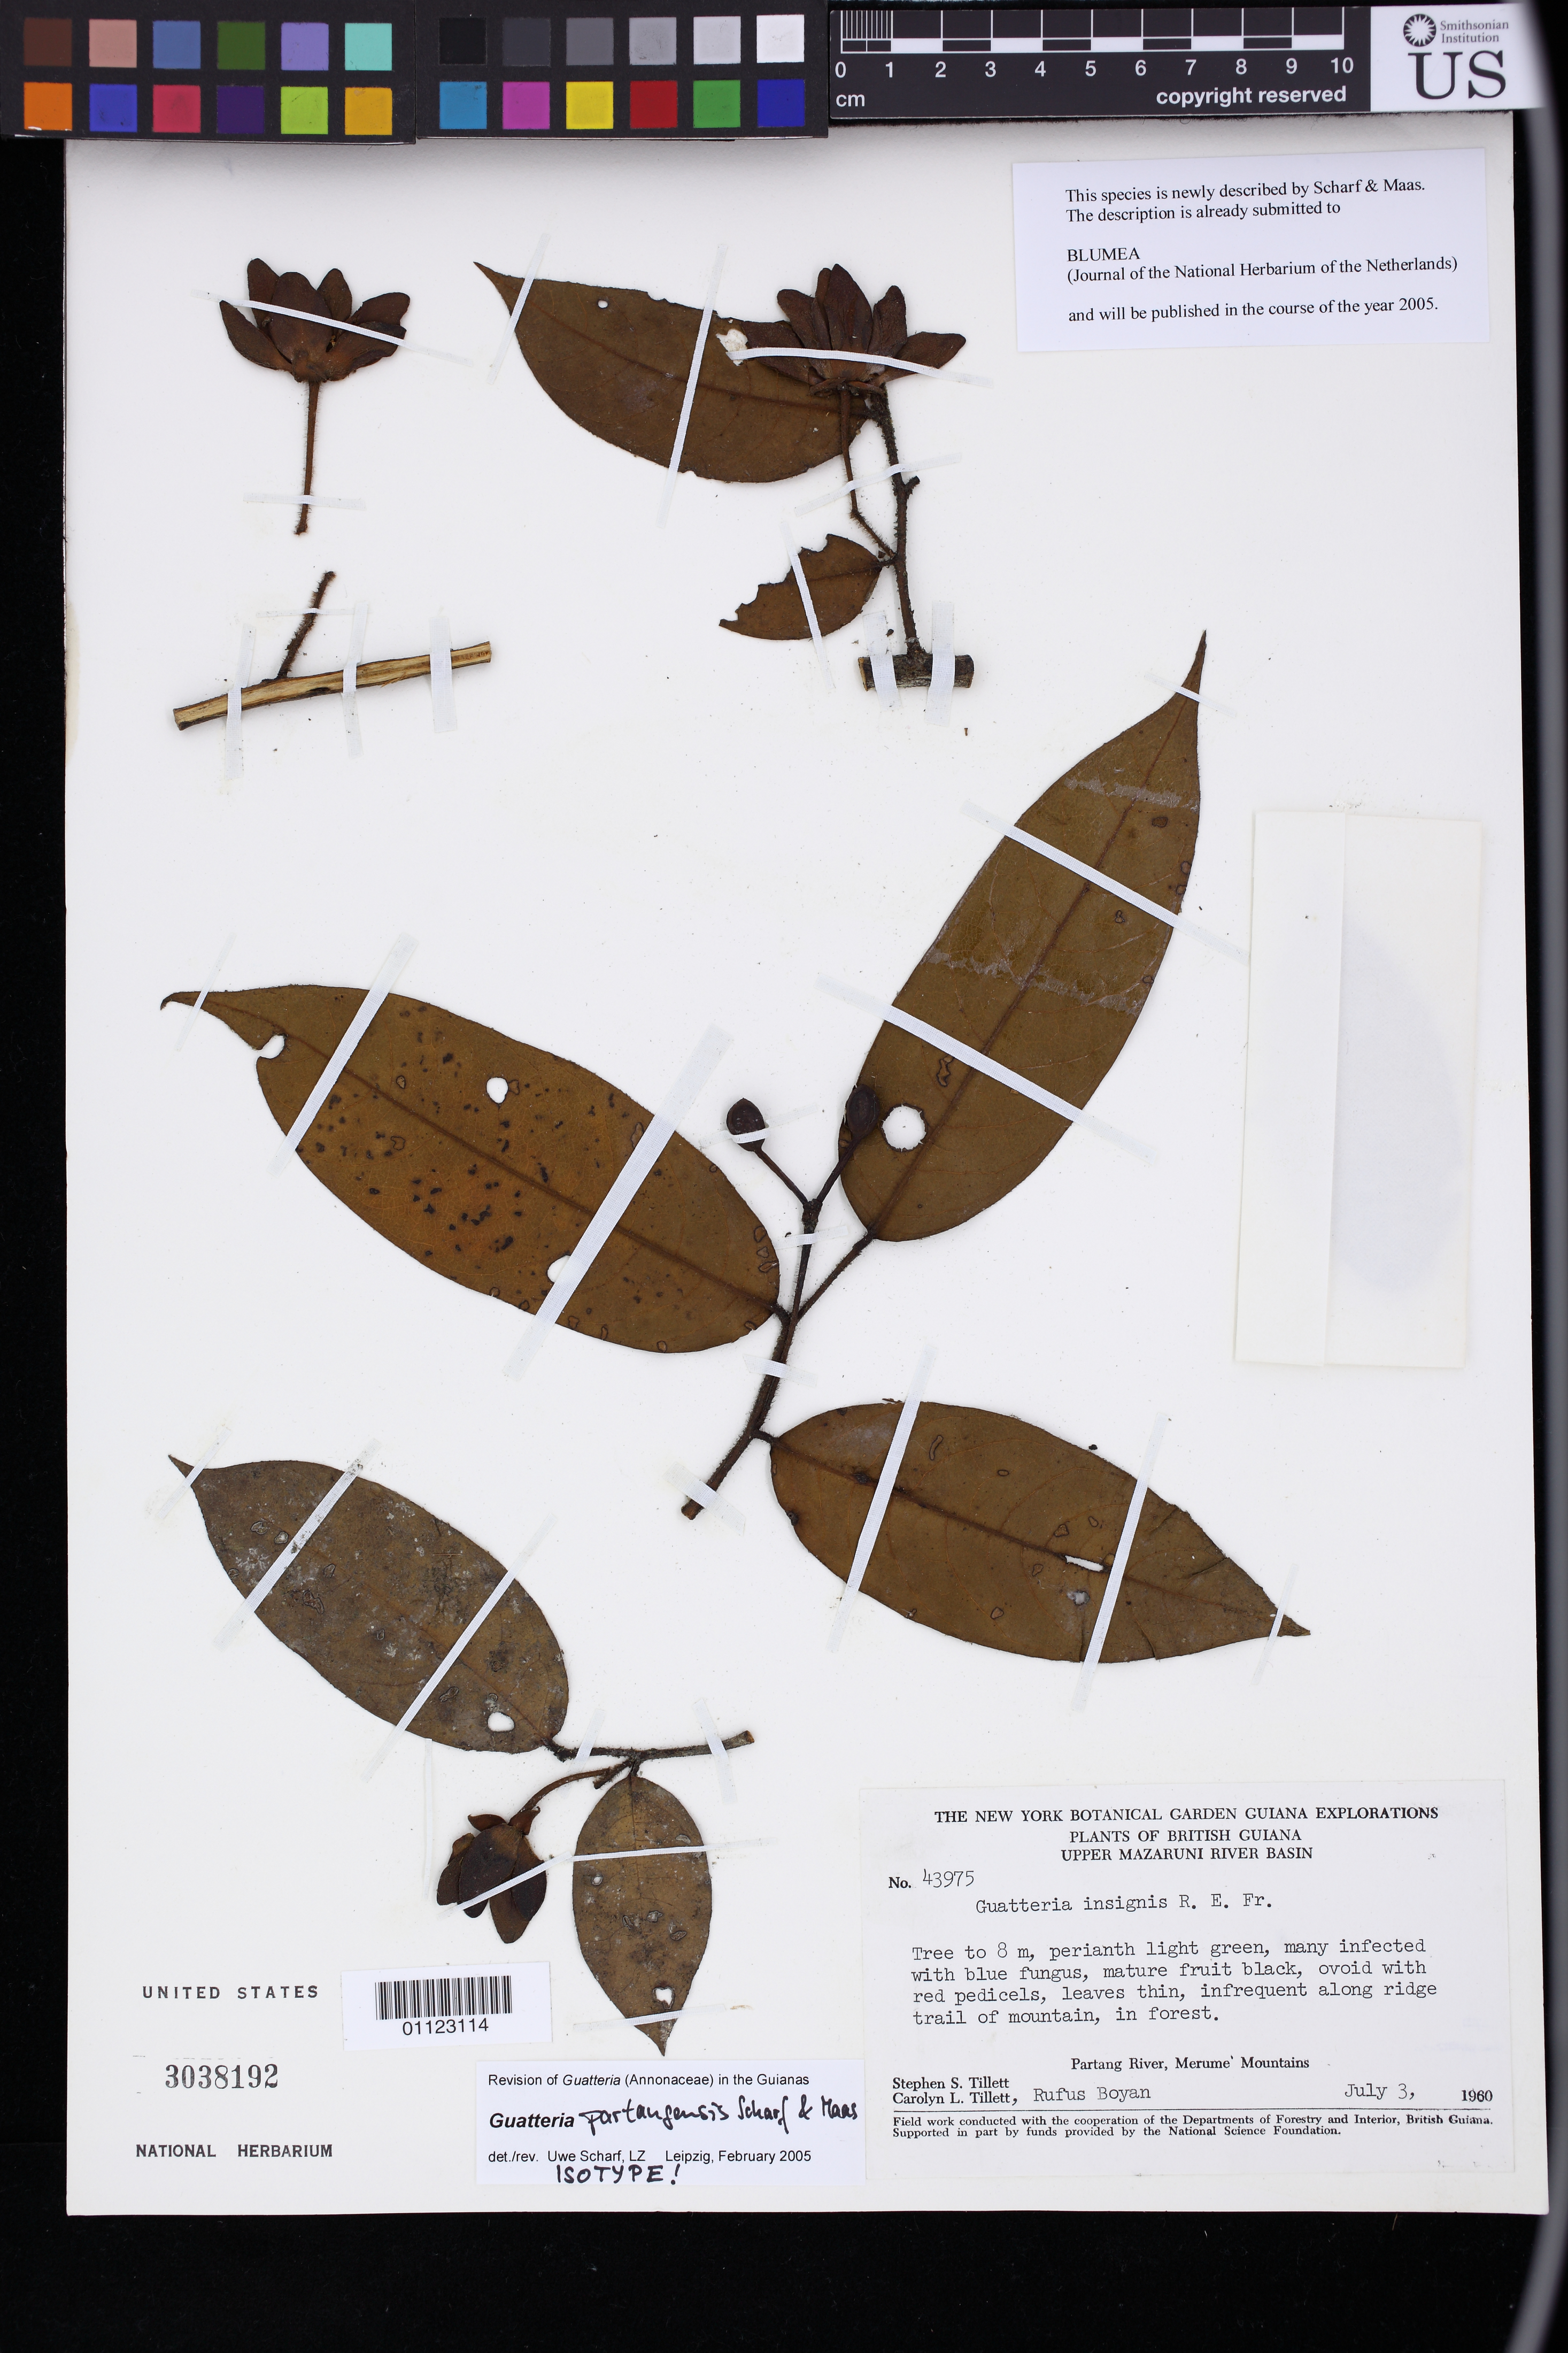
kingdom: Plantae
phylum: Tracheophyta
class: Magnoliopsida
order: Magnoliales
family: Annonaceae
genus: Guatteria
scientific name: Guatteria partangensis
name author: Scharf & Maas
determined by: Scharf, U.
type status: Isotype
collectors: S. S. Tillett, C. L. Tillett & R. Boyan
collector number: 43975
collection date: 1960-07-03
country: Guyana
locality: Upper Mazaruni River basin. Partang River, Merume Mountains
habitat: Infrequent along ridge trail of mountain, in forest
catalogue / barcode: US 3038192